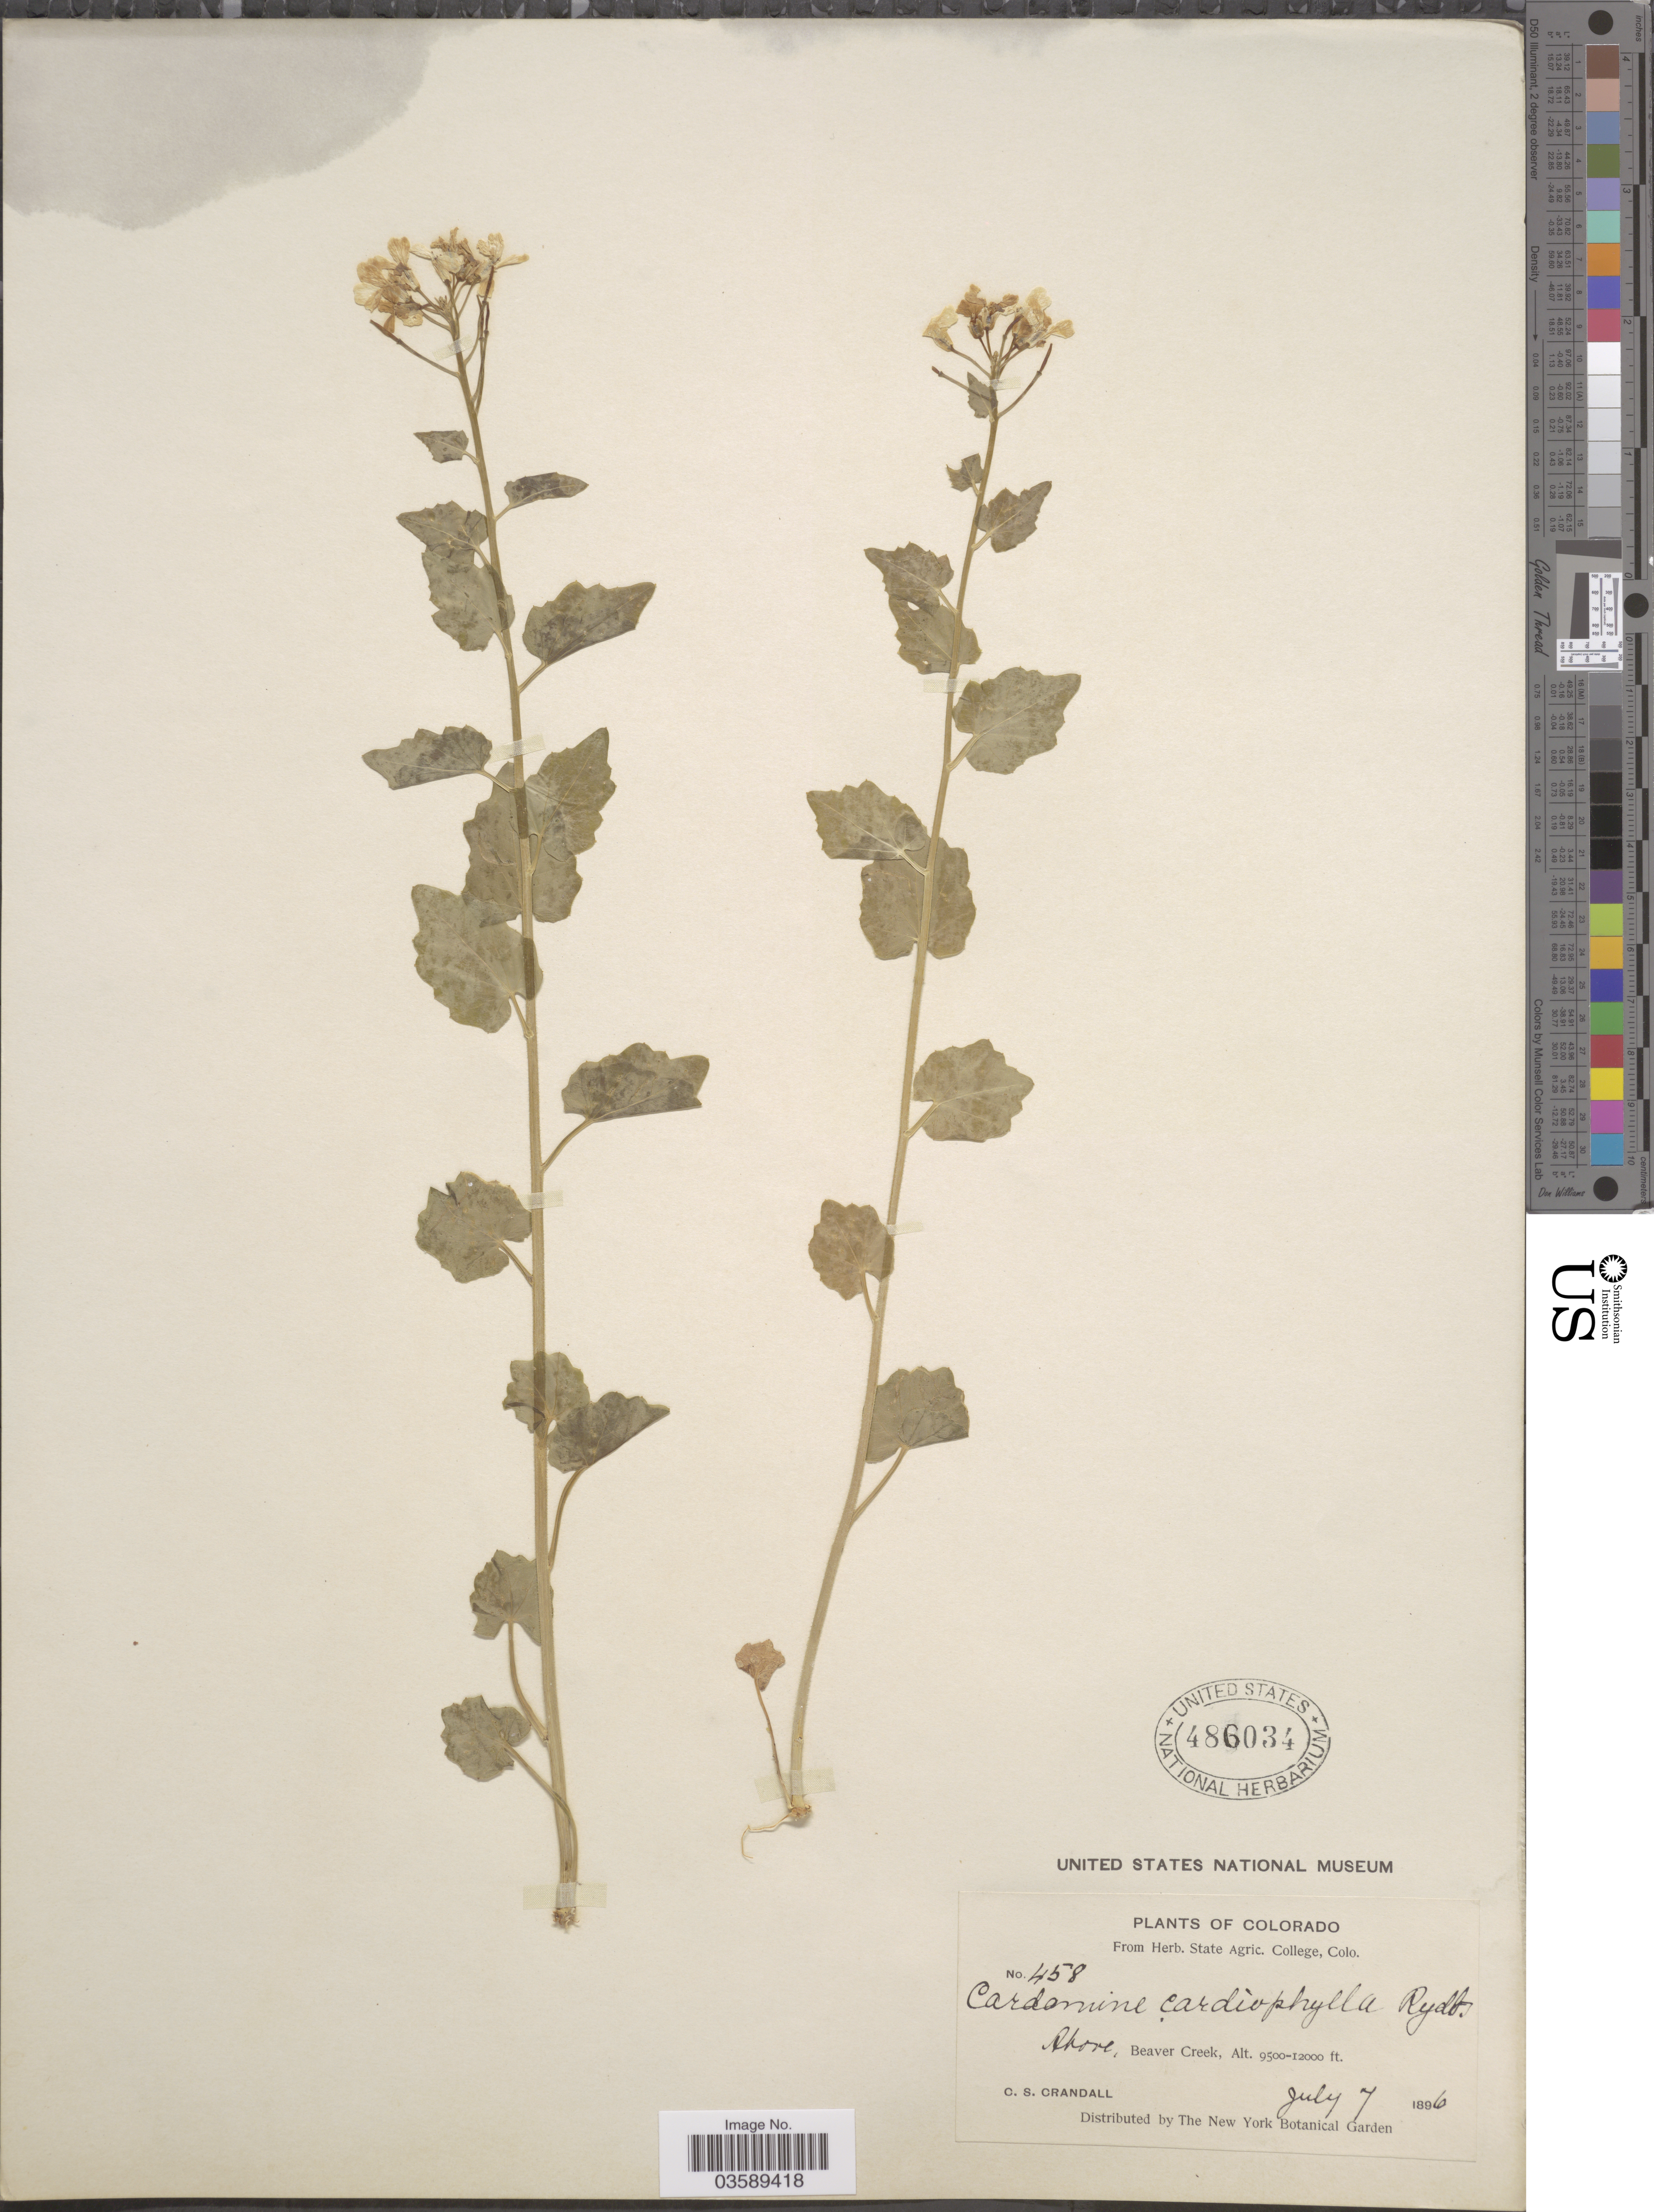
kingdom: Plantae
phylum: Tracheophyta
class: Magnoliopsida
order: Brassicales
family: Brassicaceae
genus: Cardamine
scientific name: Cardamine infausta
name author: Greene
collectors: C. Crandall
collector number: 458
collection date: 1896-07-07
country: United States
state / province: Colorado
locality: Above Beaver Creek.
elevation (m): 2896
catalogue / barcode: US 486034